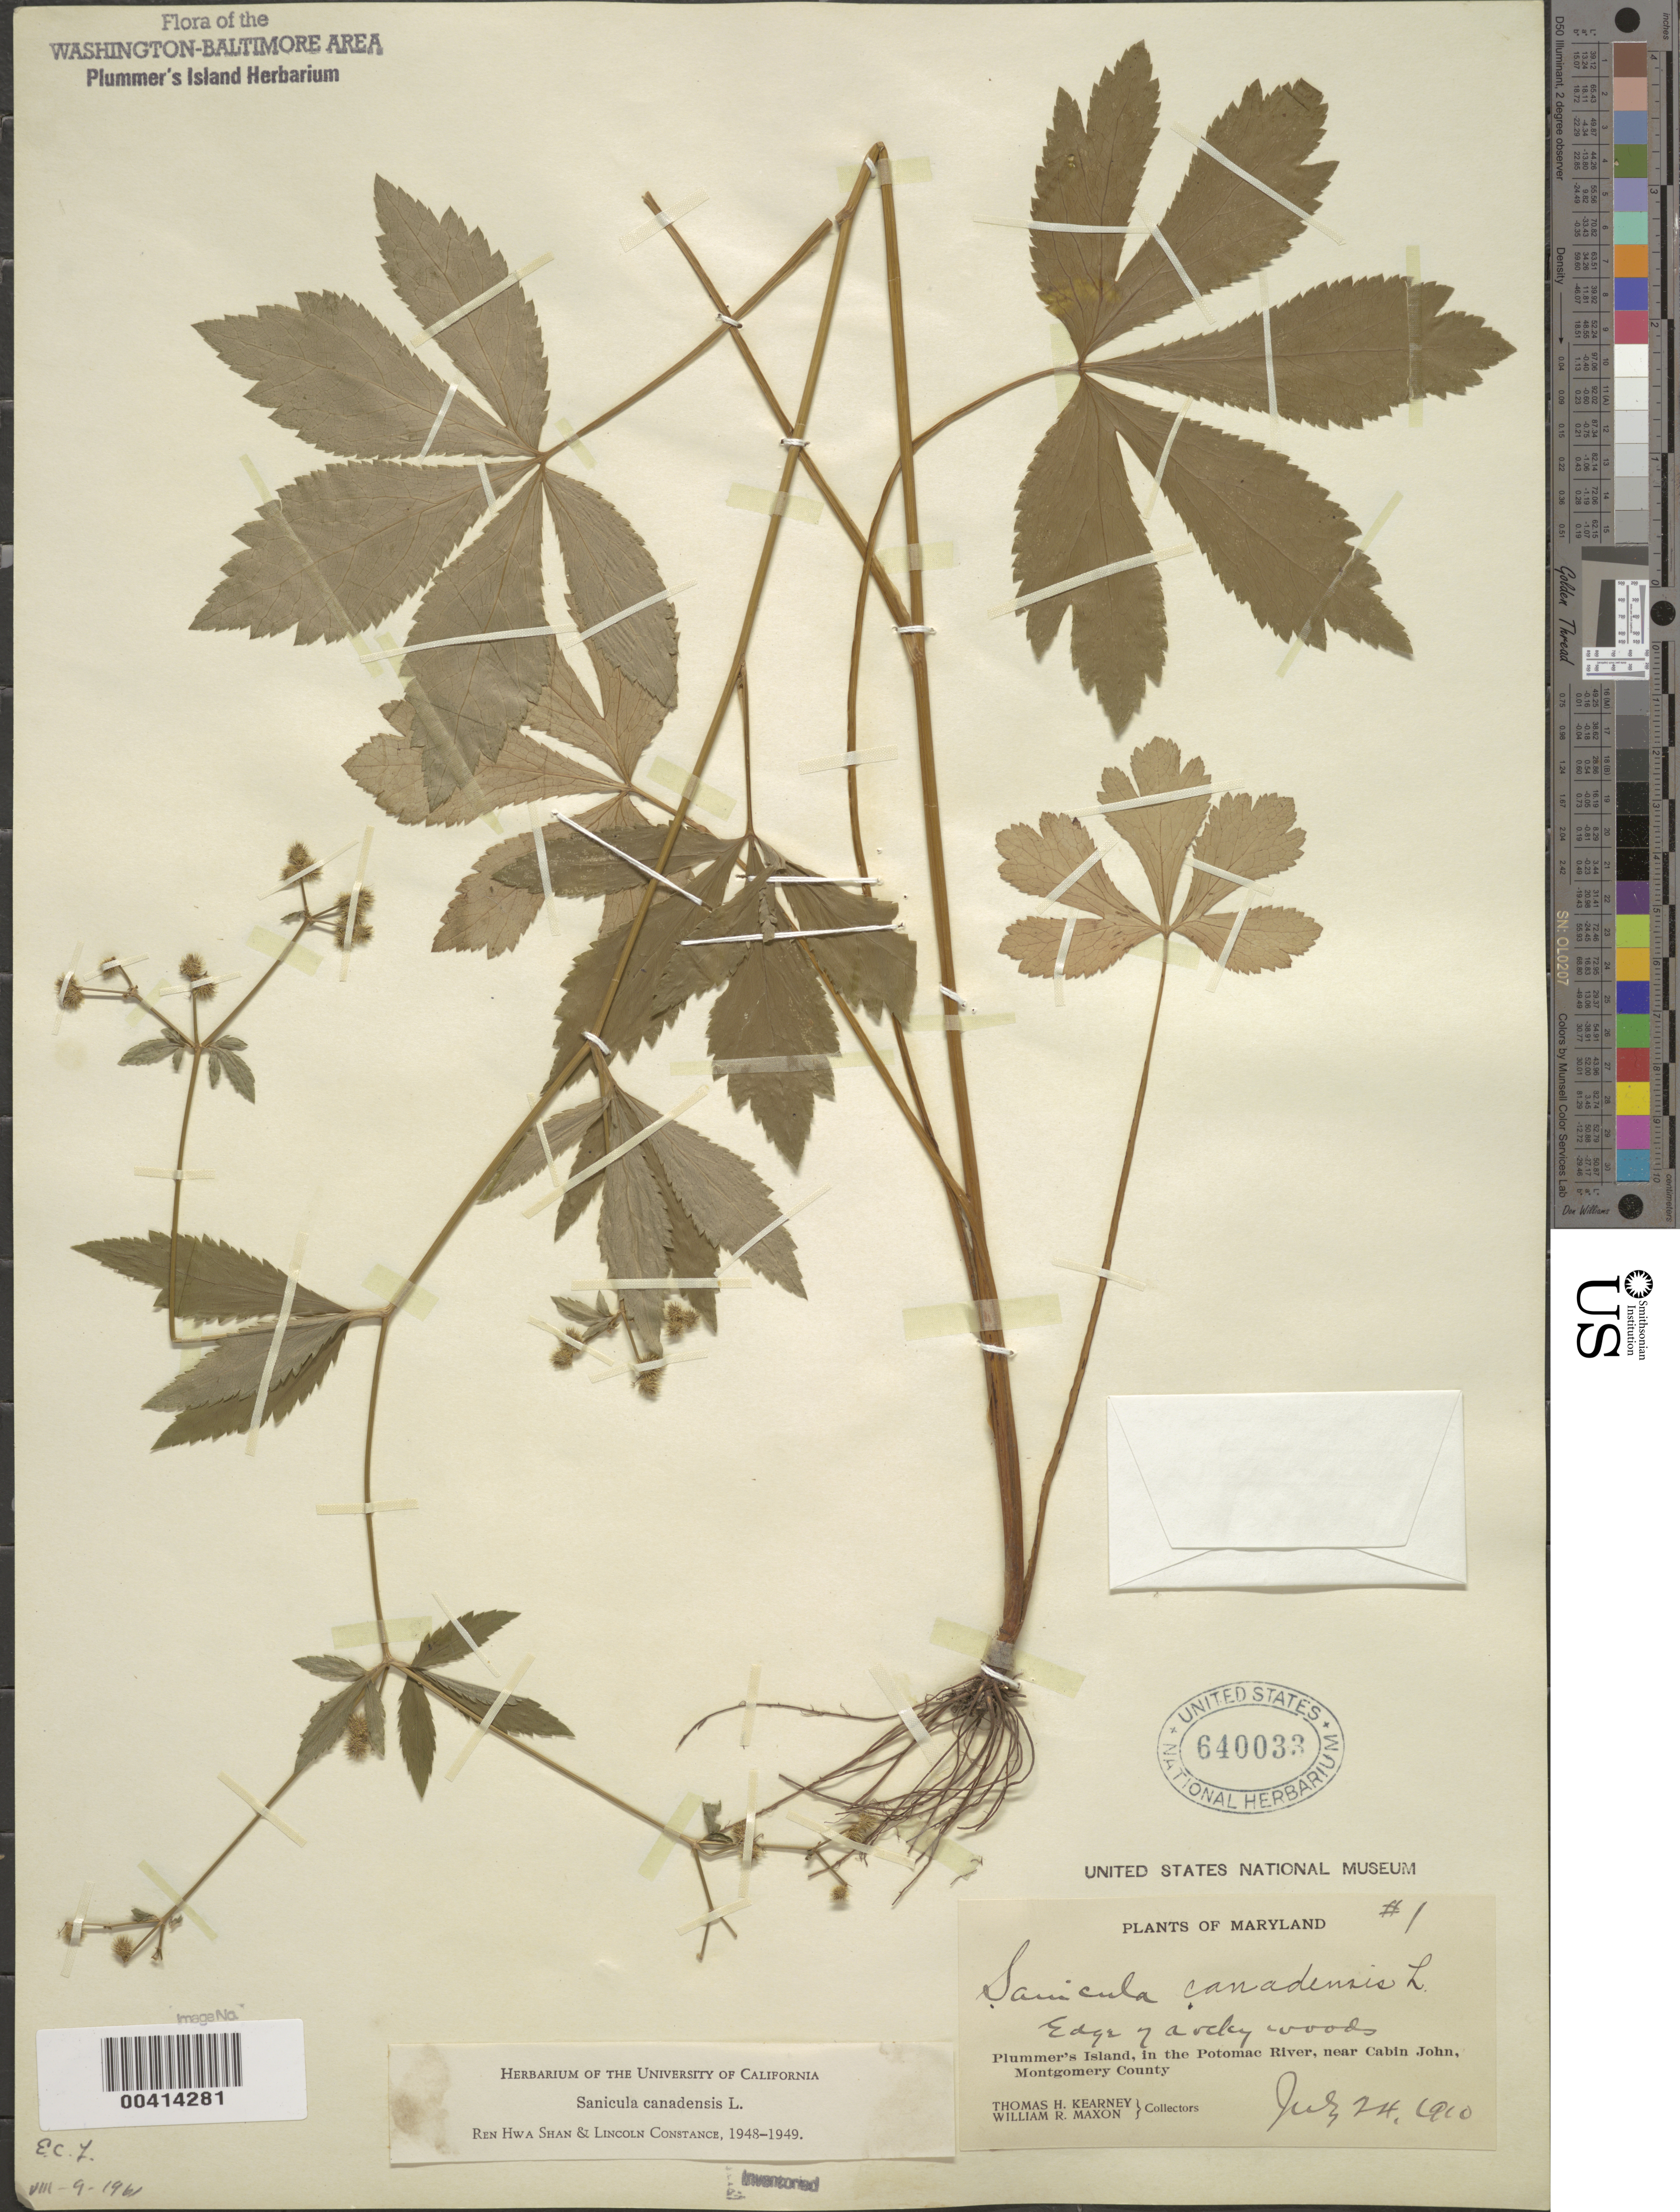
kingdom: Plantae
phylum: Tracheophyta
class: Magnoliopsida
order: Apiales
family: Apiaceae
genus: Sanicula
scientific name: Sanicula canadensis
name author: L.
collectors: T. H. Kearney & W. R. Maxon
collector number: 1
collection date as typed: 24 Jul 1910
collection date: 1910-07-24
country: United States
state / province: Maryland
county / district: Montgomery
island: Plummers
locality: Plummer's Island C. & O. Canal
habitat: Edge of rocky woods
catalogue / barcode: US 640033